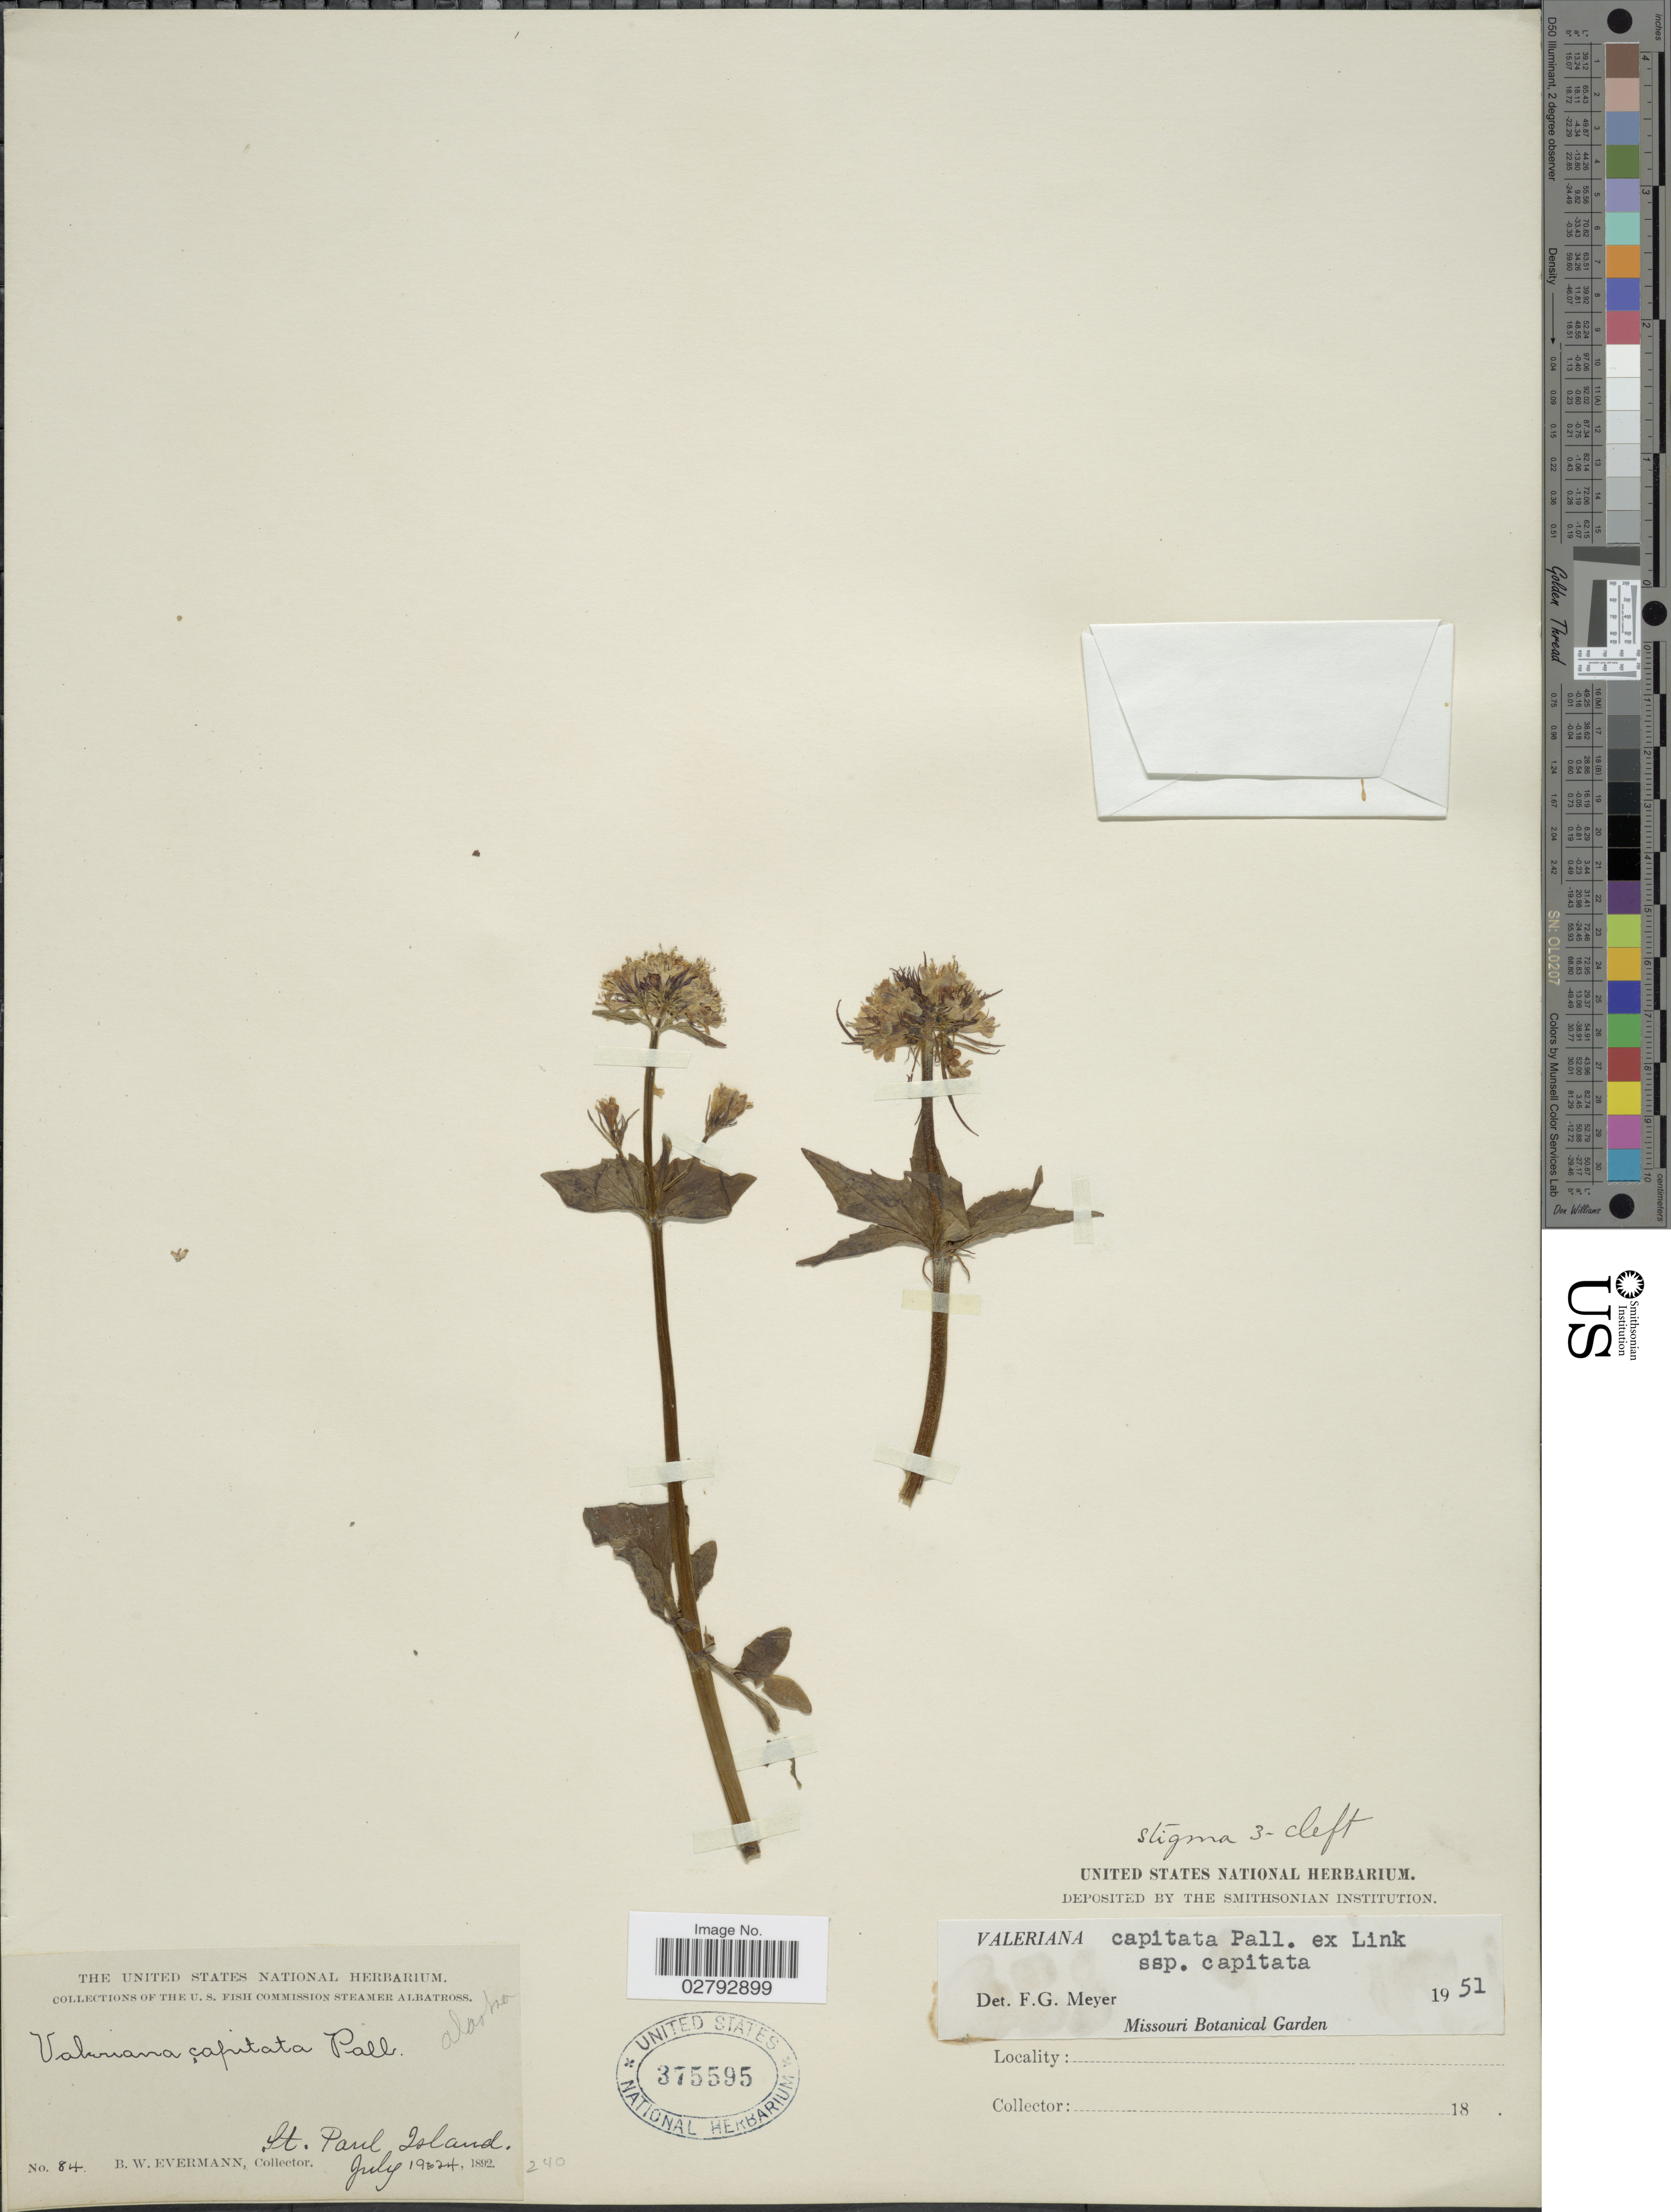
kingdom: Plantae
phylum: Tracheophyta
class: Magnoliopsida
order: Dipsacales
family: Caprifoliaceae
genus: Valeriana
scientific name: Valeriana capitata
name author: Link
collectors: B. W. Evermann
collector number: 84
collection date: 1892-07-19/1892-07-24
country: United States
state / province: Alaska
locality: St. Paul Island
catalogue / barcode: US 375595